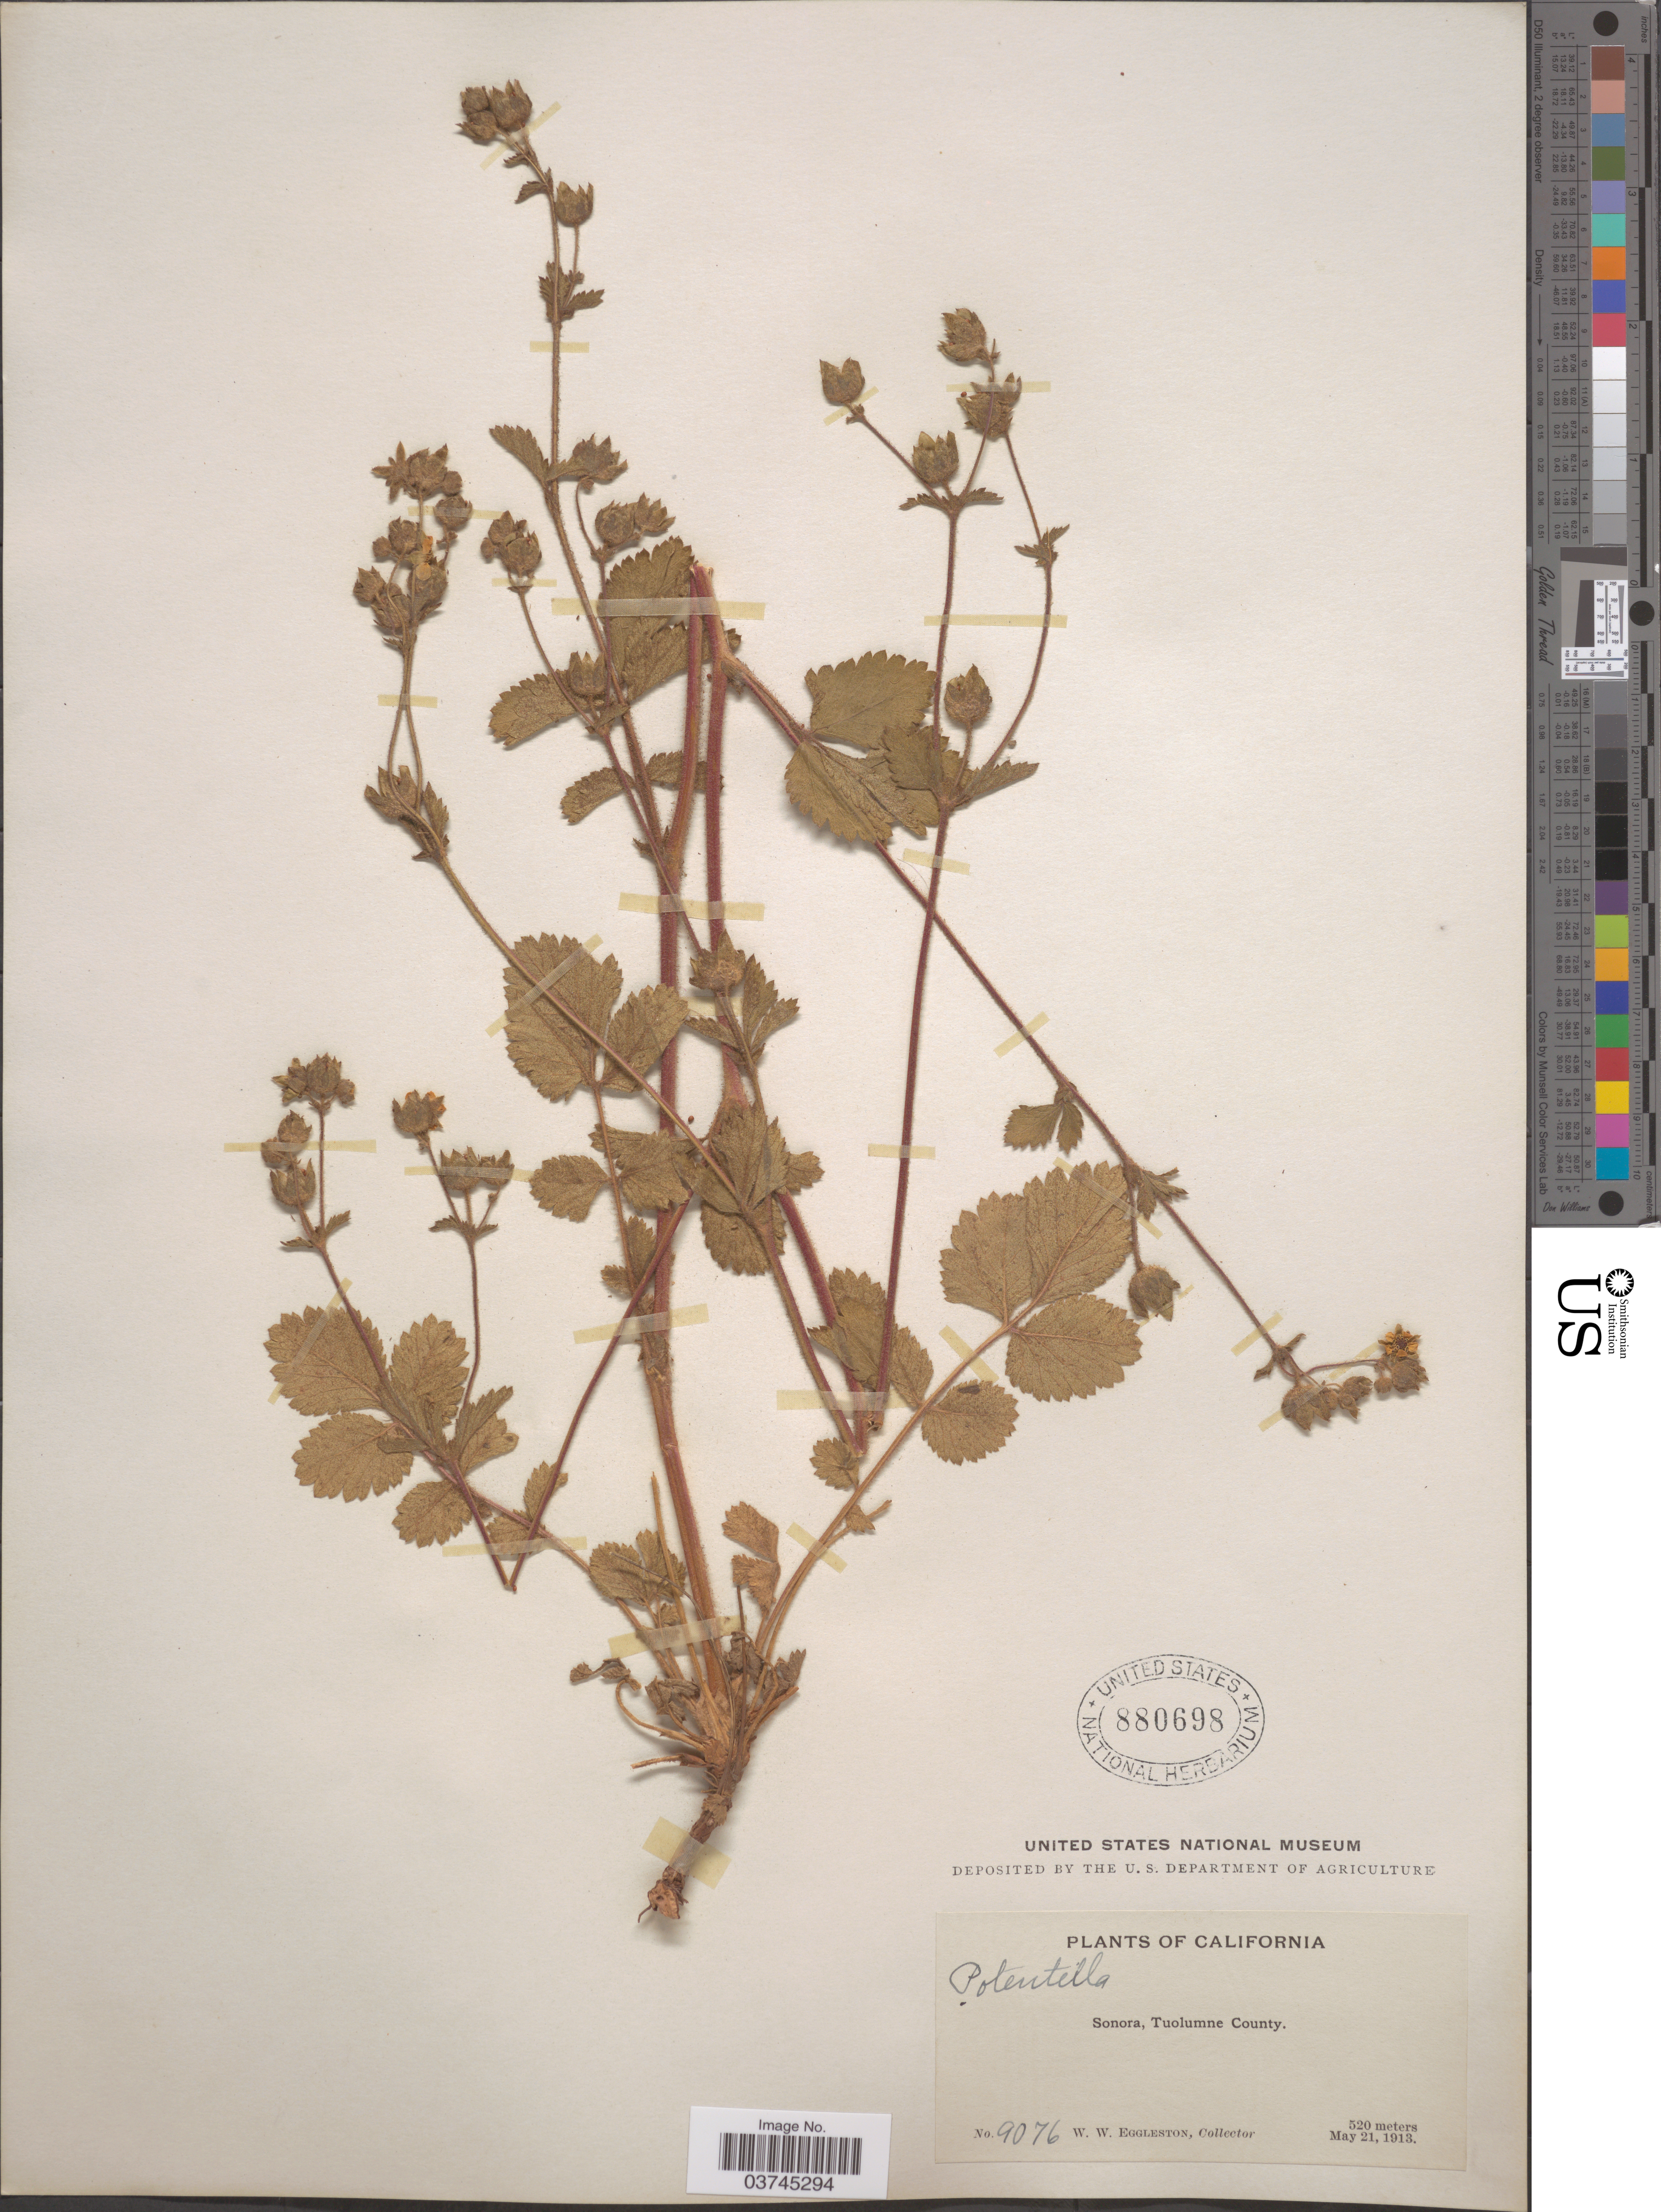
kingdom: Plantae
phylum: Tracheophyta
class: Magnoliopsida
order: Rosales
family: Rosaceae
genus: Drymocallis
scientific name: Drymocallis sp.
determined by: Strong, Mark T., (BOT), Smithsonian Institution - National Museum of Natural History (UNITED STATES)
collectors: W. W. Eggleston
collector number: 9076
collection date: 1913-05-21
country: United States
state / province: California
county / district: Tuolumne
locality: Sonora, Tuolumne County.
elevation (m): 520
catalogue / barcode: US 880698